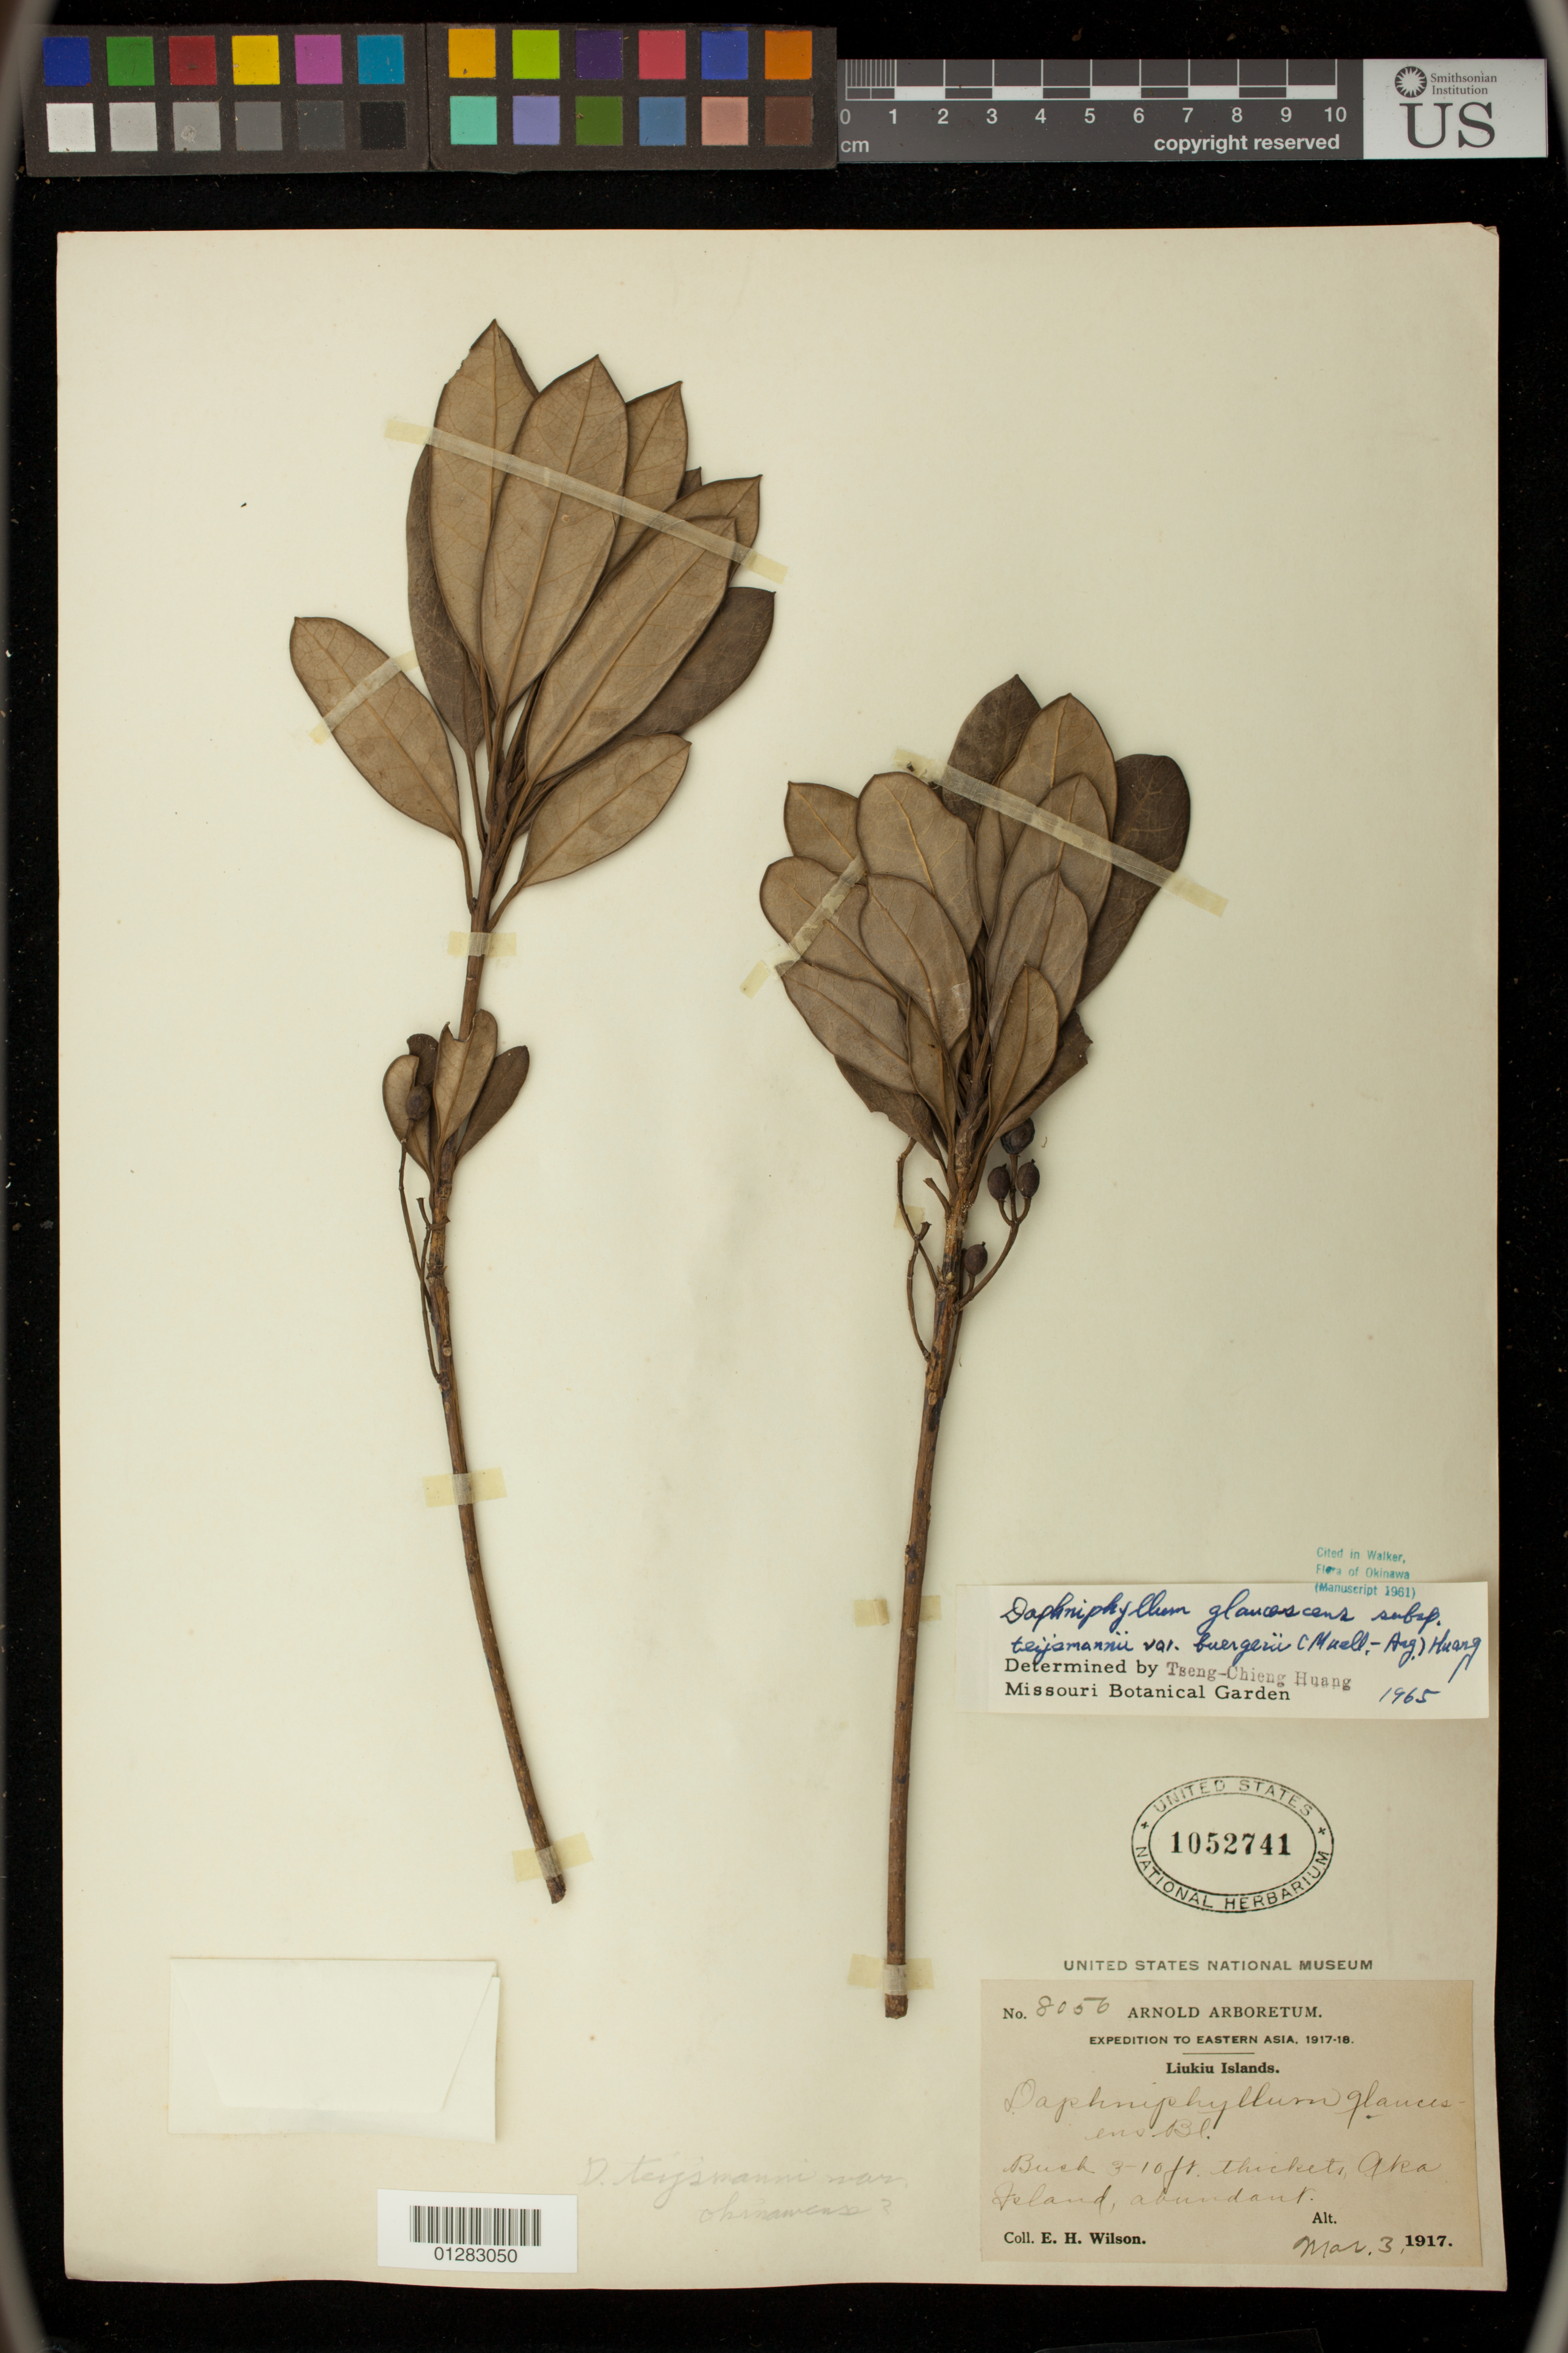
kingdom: Plantae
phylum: Tracheophyta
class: Magnoliopsida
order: Saxifragales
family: Daphniphyllaceae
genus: Daphniphyllum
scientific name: Daphniphyllum glaucescens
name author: Blume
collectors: E. H. Wilson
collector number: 8056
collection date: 1917-03-03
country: Japan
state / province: Okinawa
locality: Aka Island, Liukiu Islands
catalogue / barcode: US 1052741